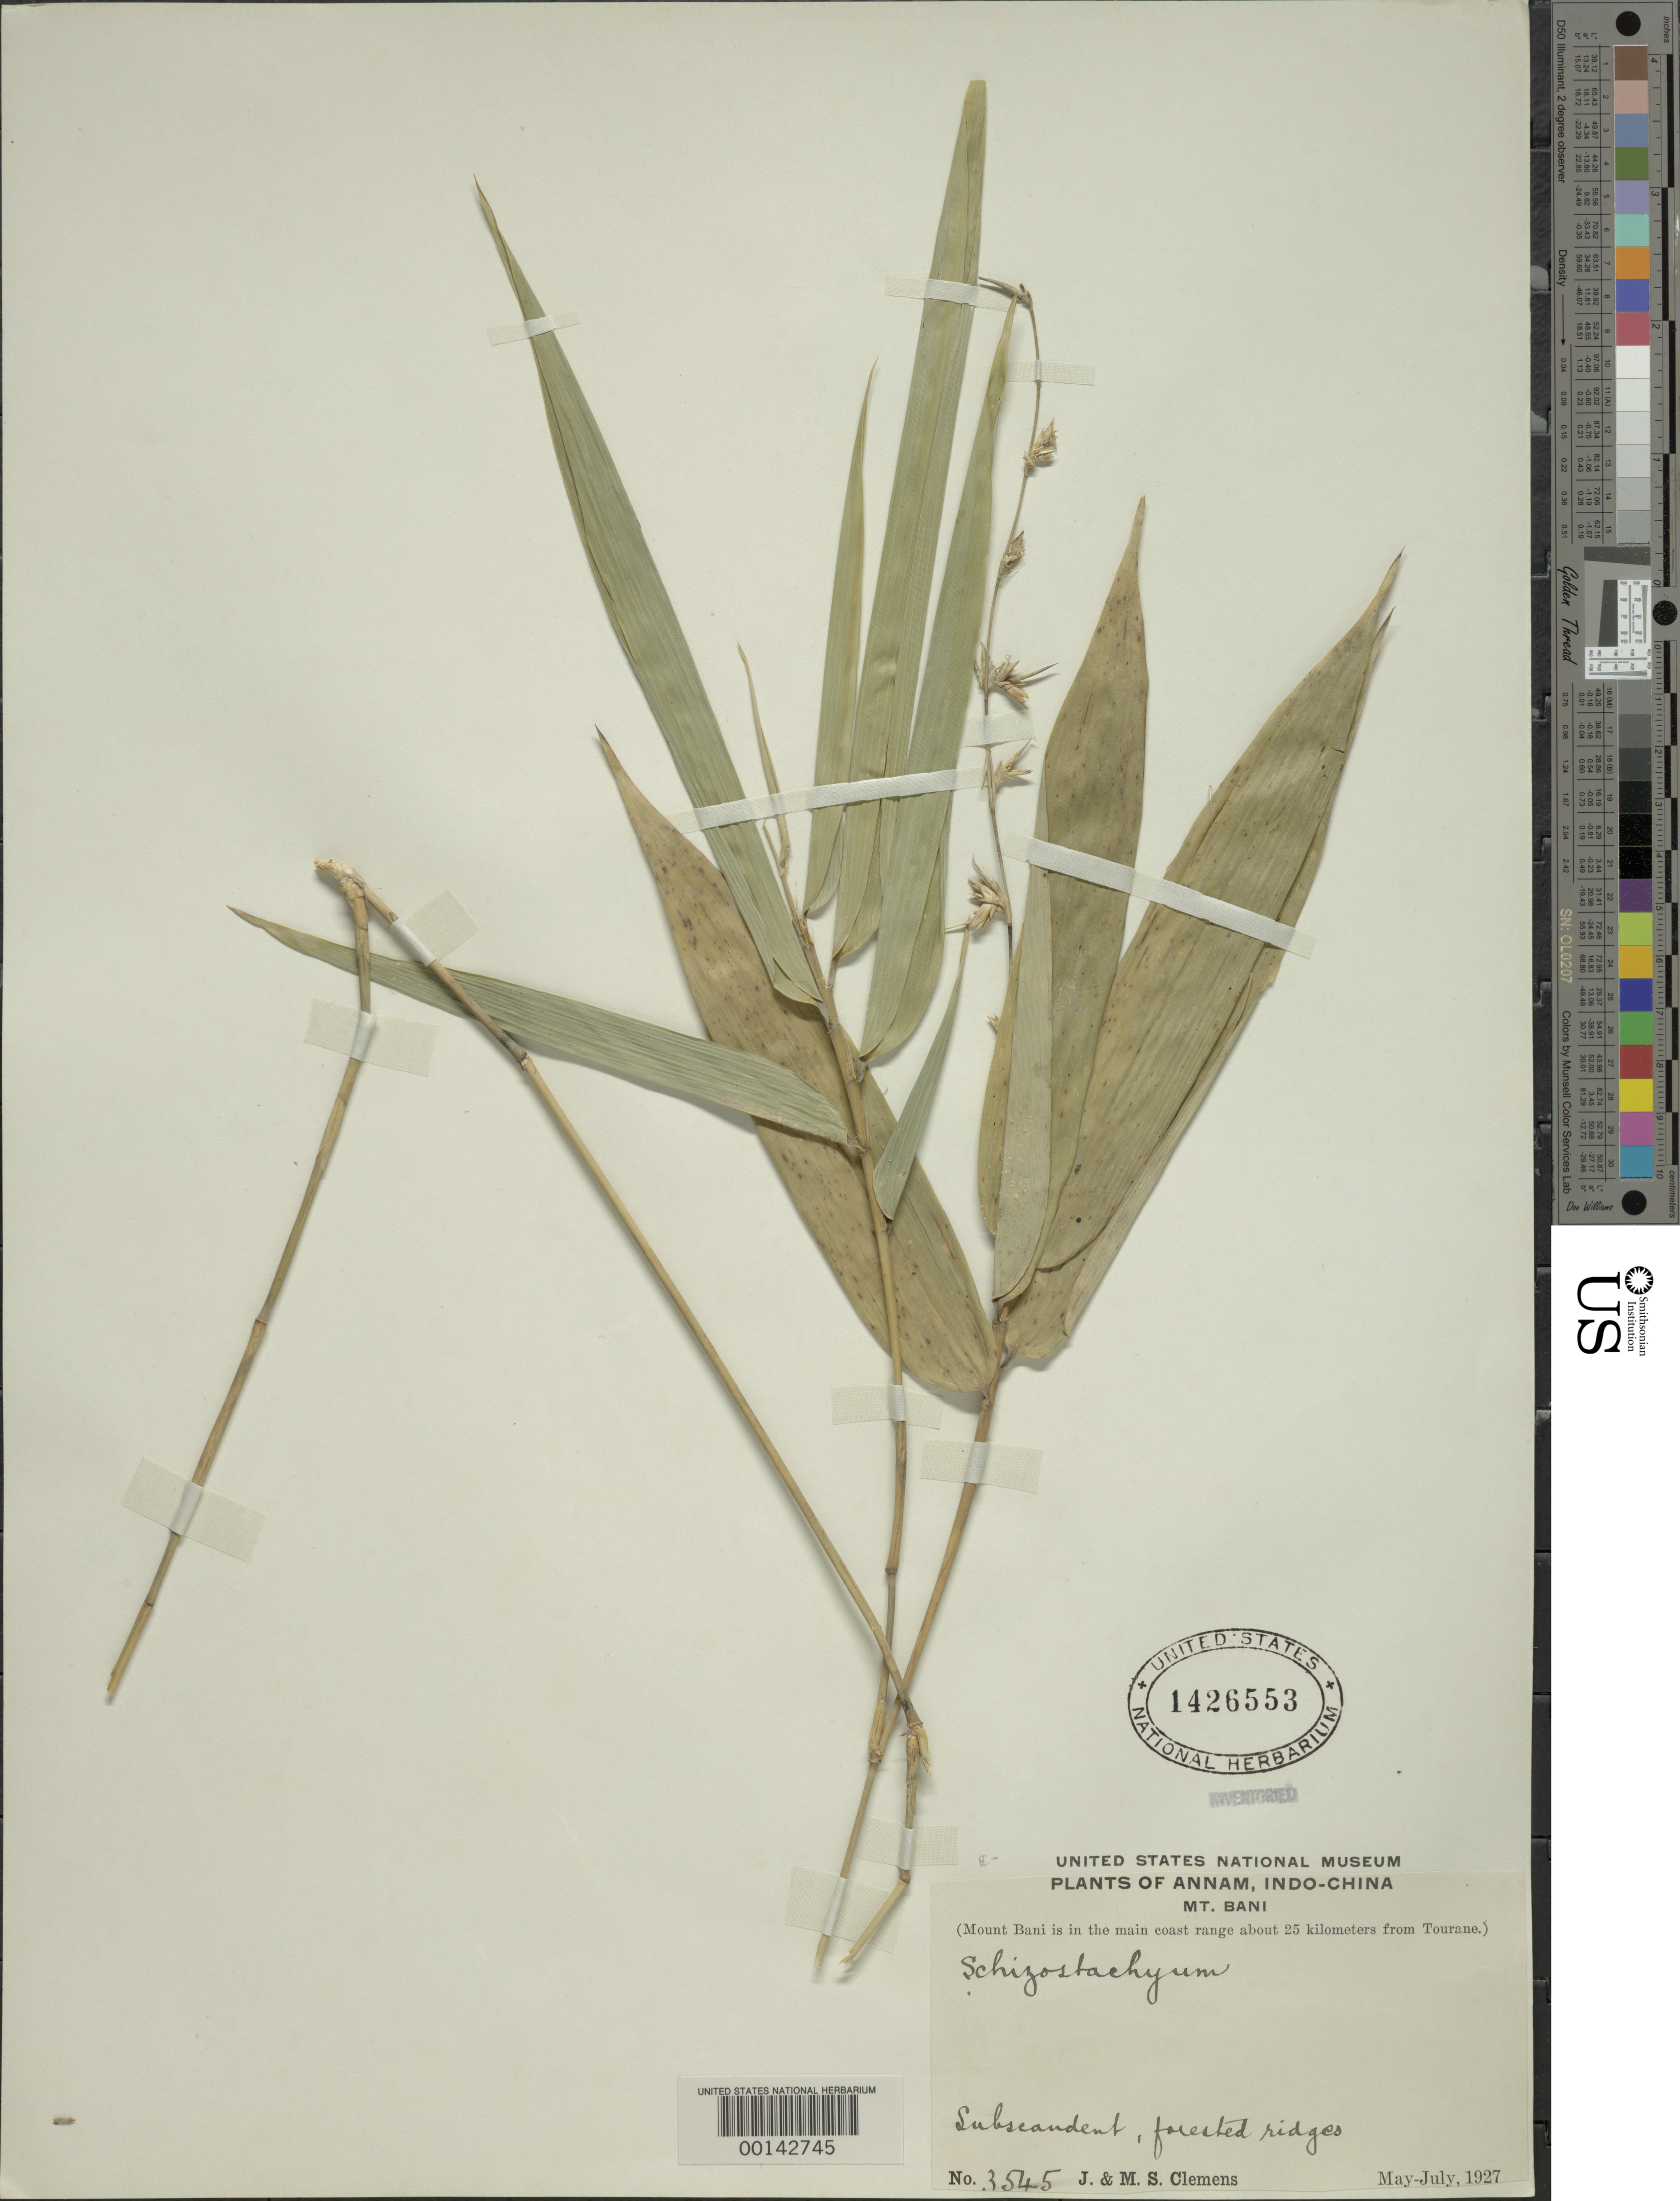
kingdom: Plantae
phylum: Tracheophyta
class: Liliopsida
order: Poales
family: Poaceae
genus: Schizostachyum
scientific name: Schizostachyum sp.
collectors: J. Clemens & M. S. Clemens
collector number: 3545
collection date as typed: May 1927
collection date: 1927-05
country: Vietnam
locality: Mt. bani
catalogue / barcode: US 1426553